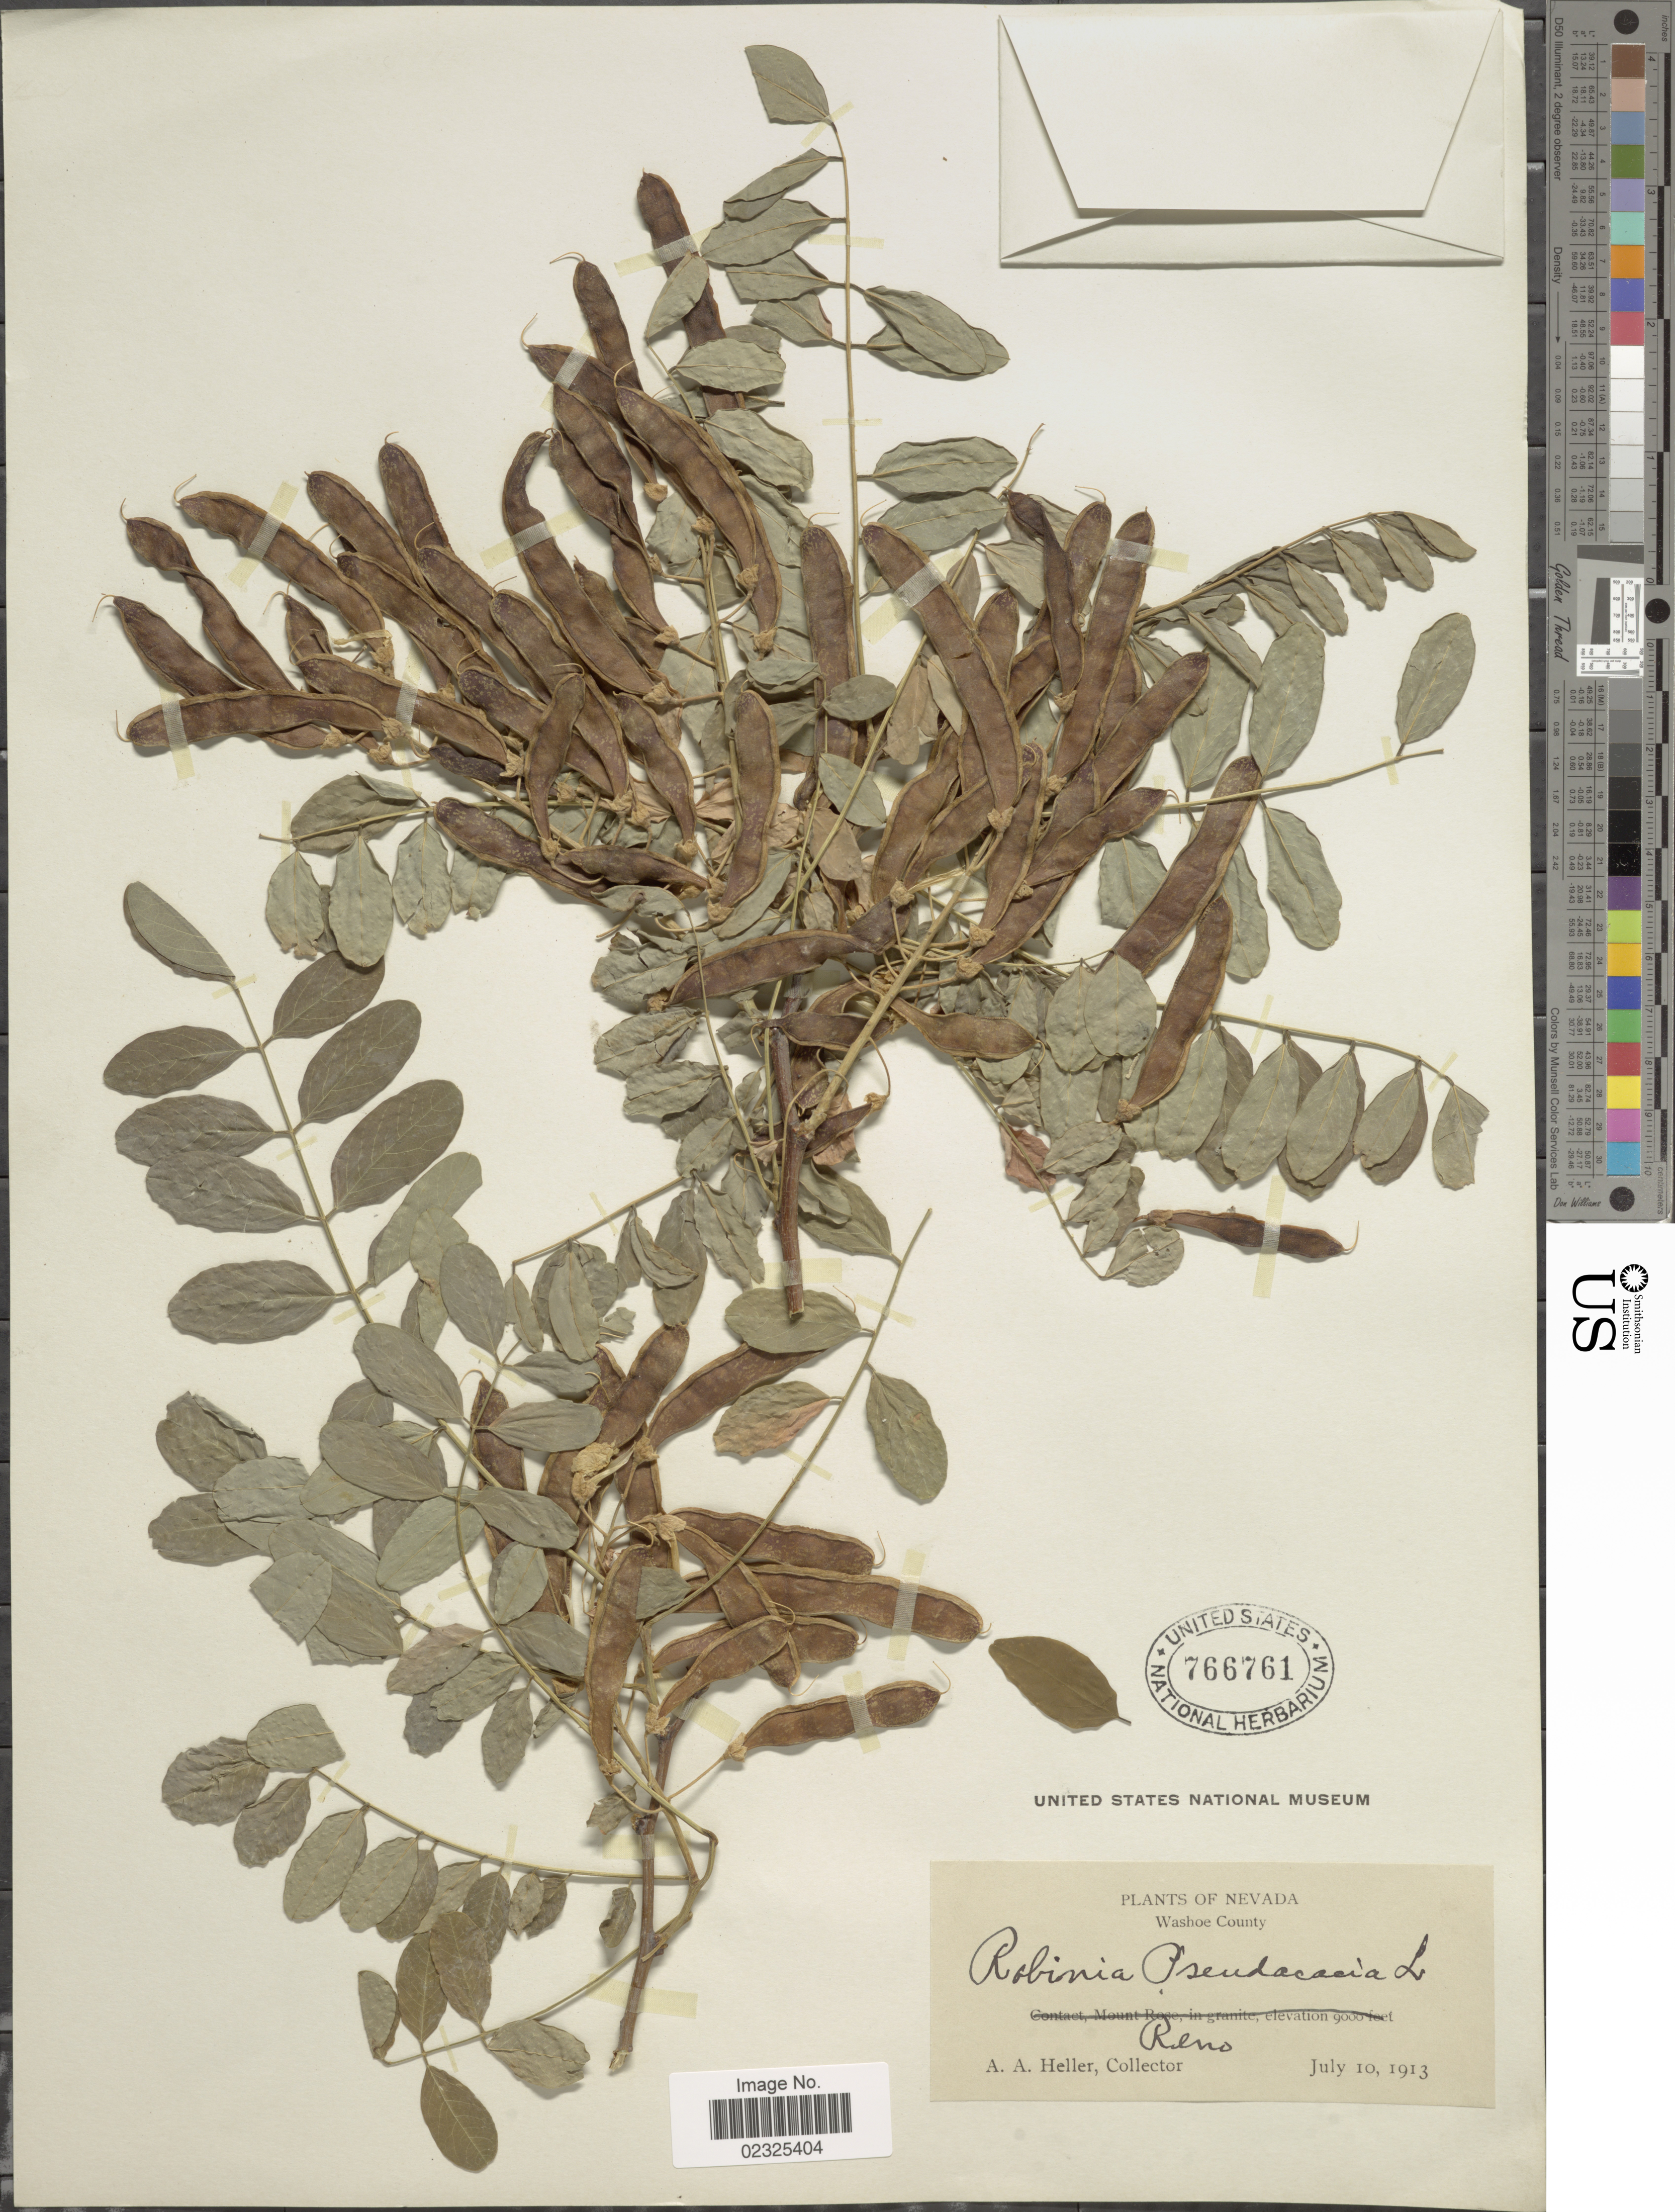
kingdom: Plantae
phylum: Tracheophyta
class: Magnoliopsida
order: Fabales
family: Fabaceae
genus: Robinia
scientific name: Robinia pseudoacacia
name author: L.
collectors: A. A. Heller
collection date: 1913-07-10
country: United States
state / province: Nevada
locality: Washoe County, Reno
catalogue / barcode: US 766761